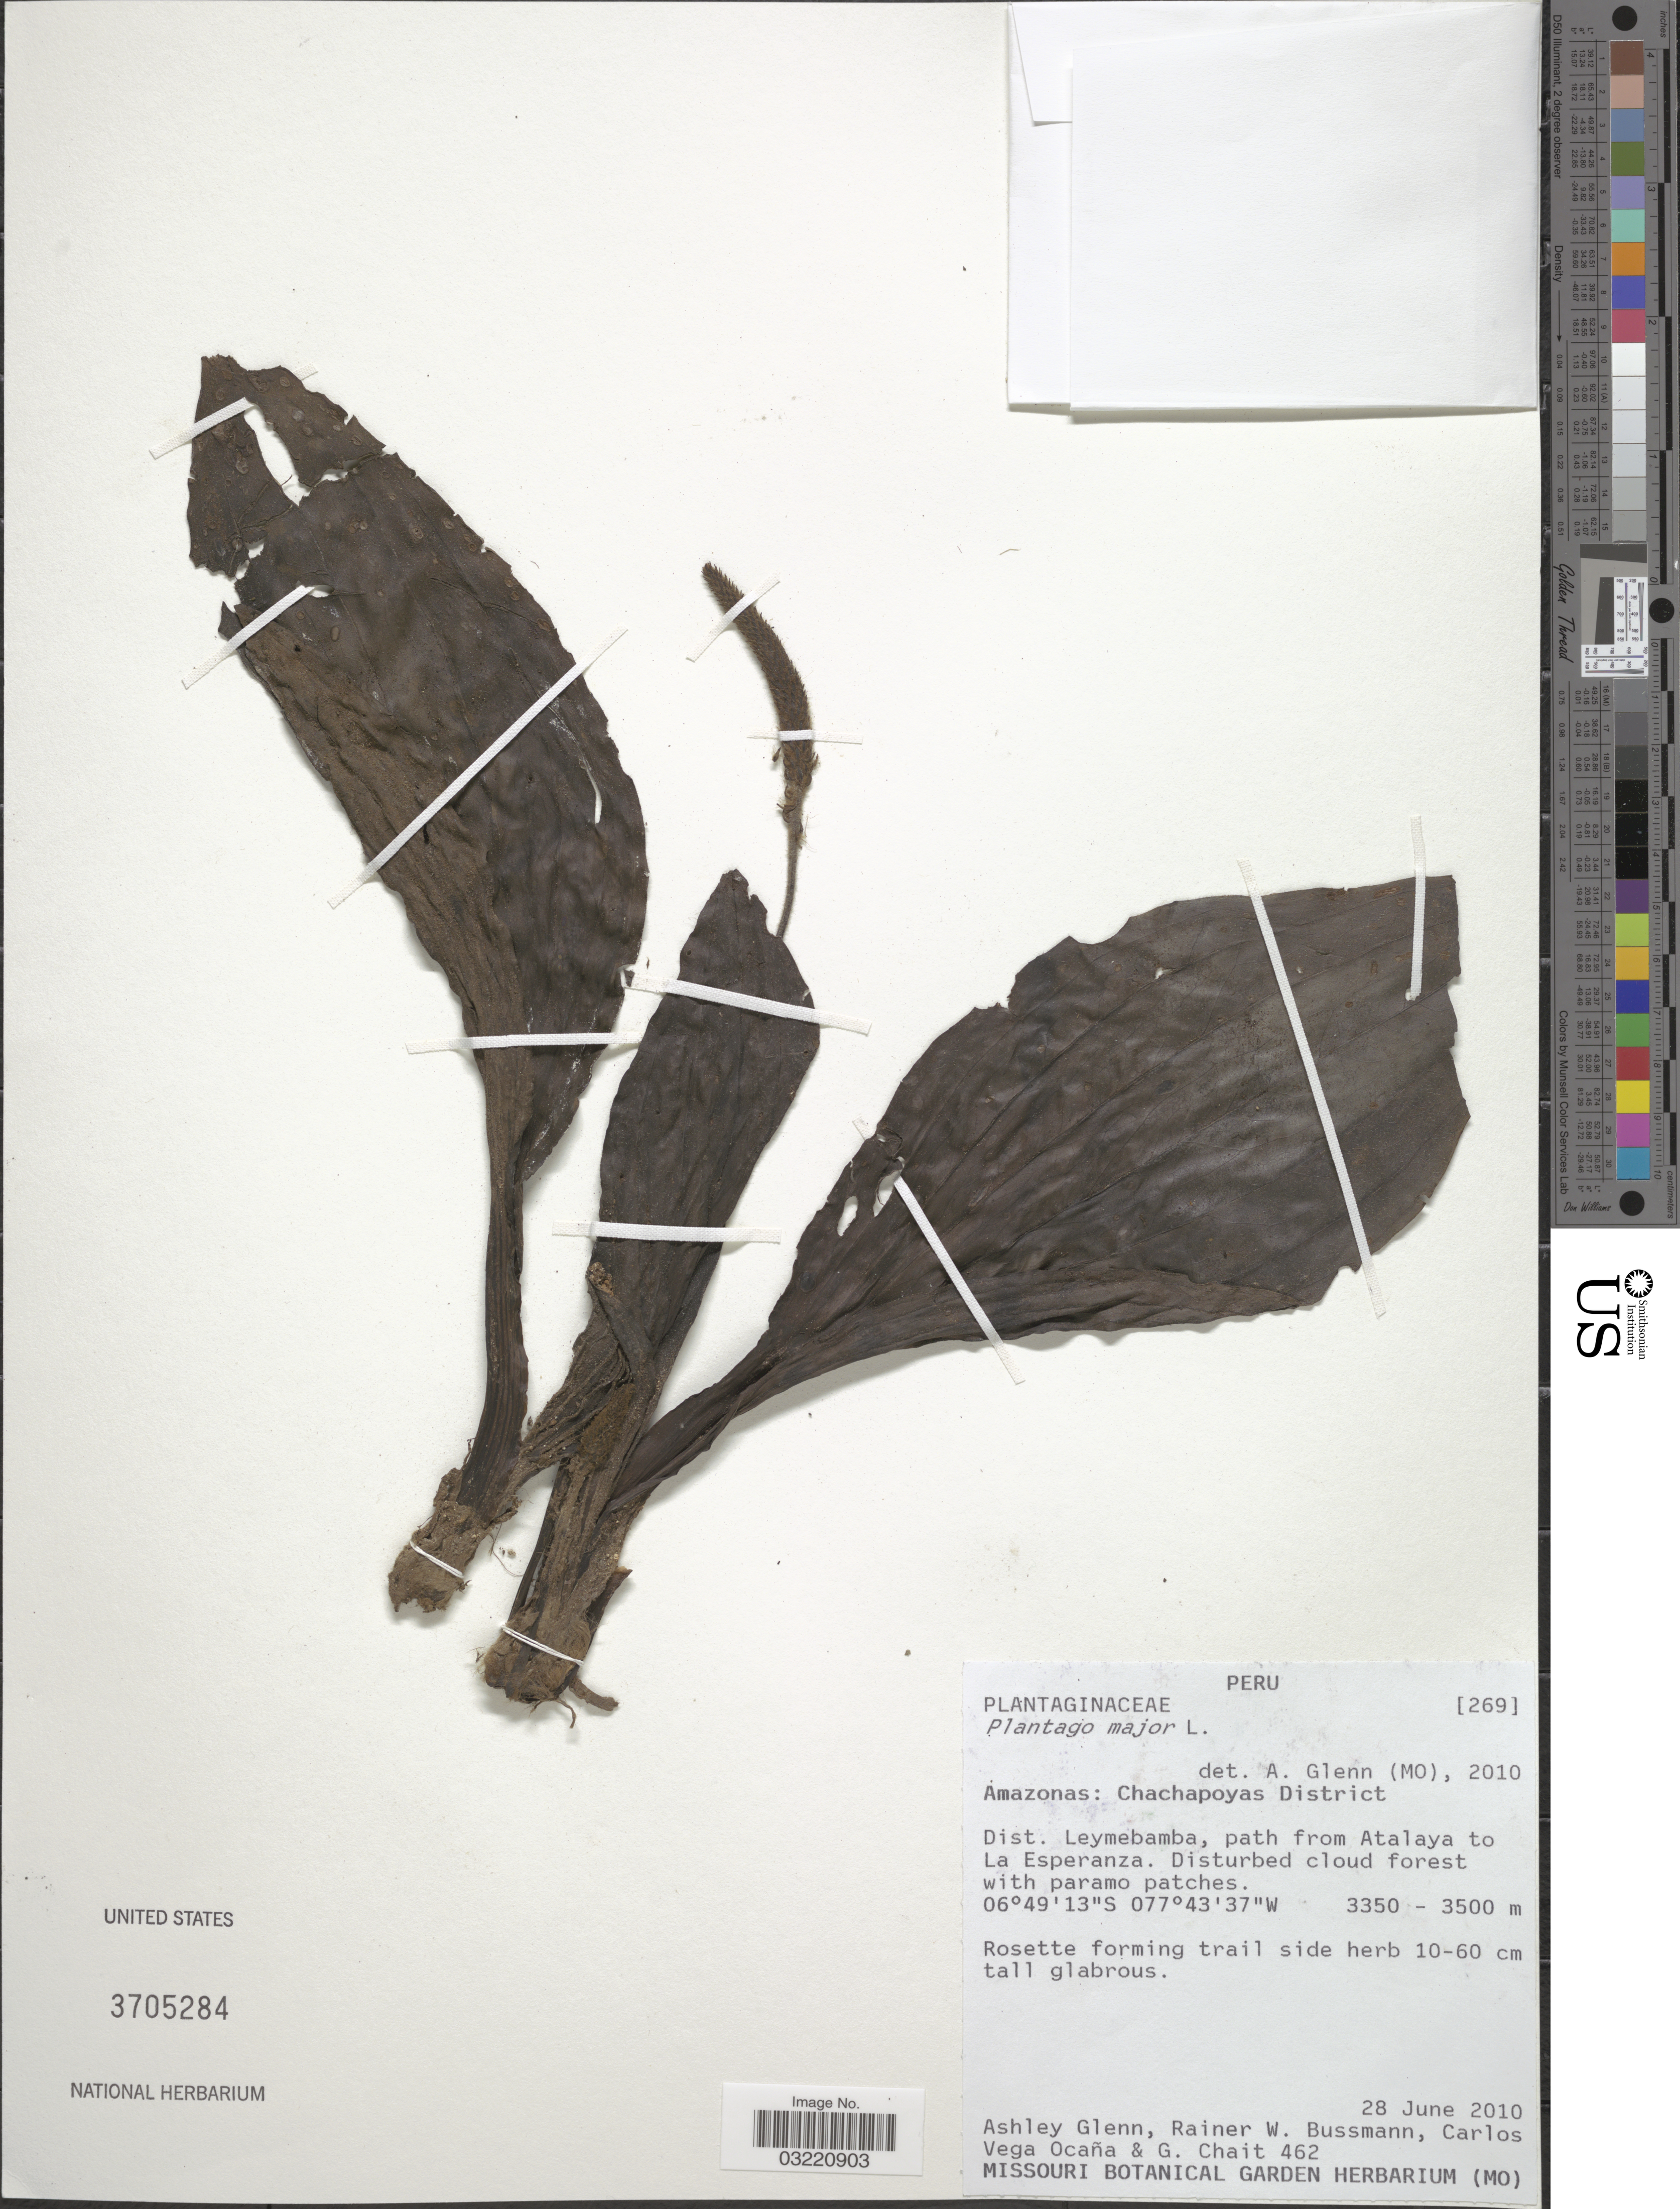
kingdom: Plantae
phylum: Tracheophyta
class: Magnoliopsida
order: Lamiales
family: Plantaginaceae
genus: Plantago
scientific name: Plantago major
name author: L.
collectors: A. Glenn, R. W. Bussmann, C. Ocaña & G. Chait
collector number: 462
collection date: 2010-06-28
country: Peru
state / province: Amazonas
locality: Chachapoyas District. Dist. Leymebamba, path from Atalaya to La Esperanza.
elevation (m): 3350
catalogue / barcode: US 3705284